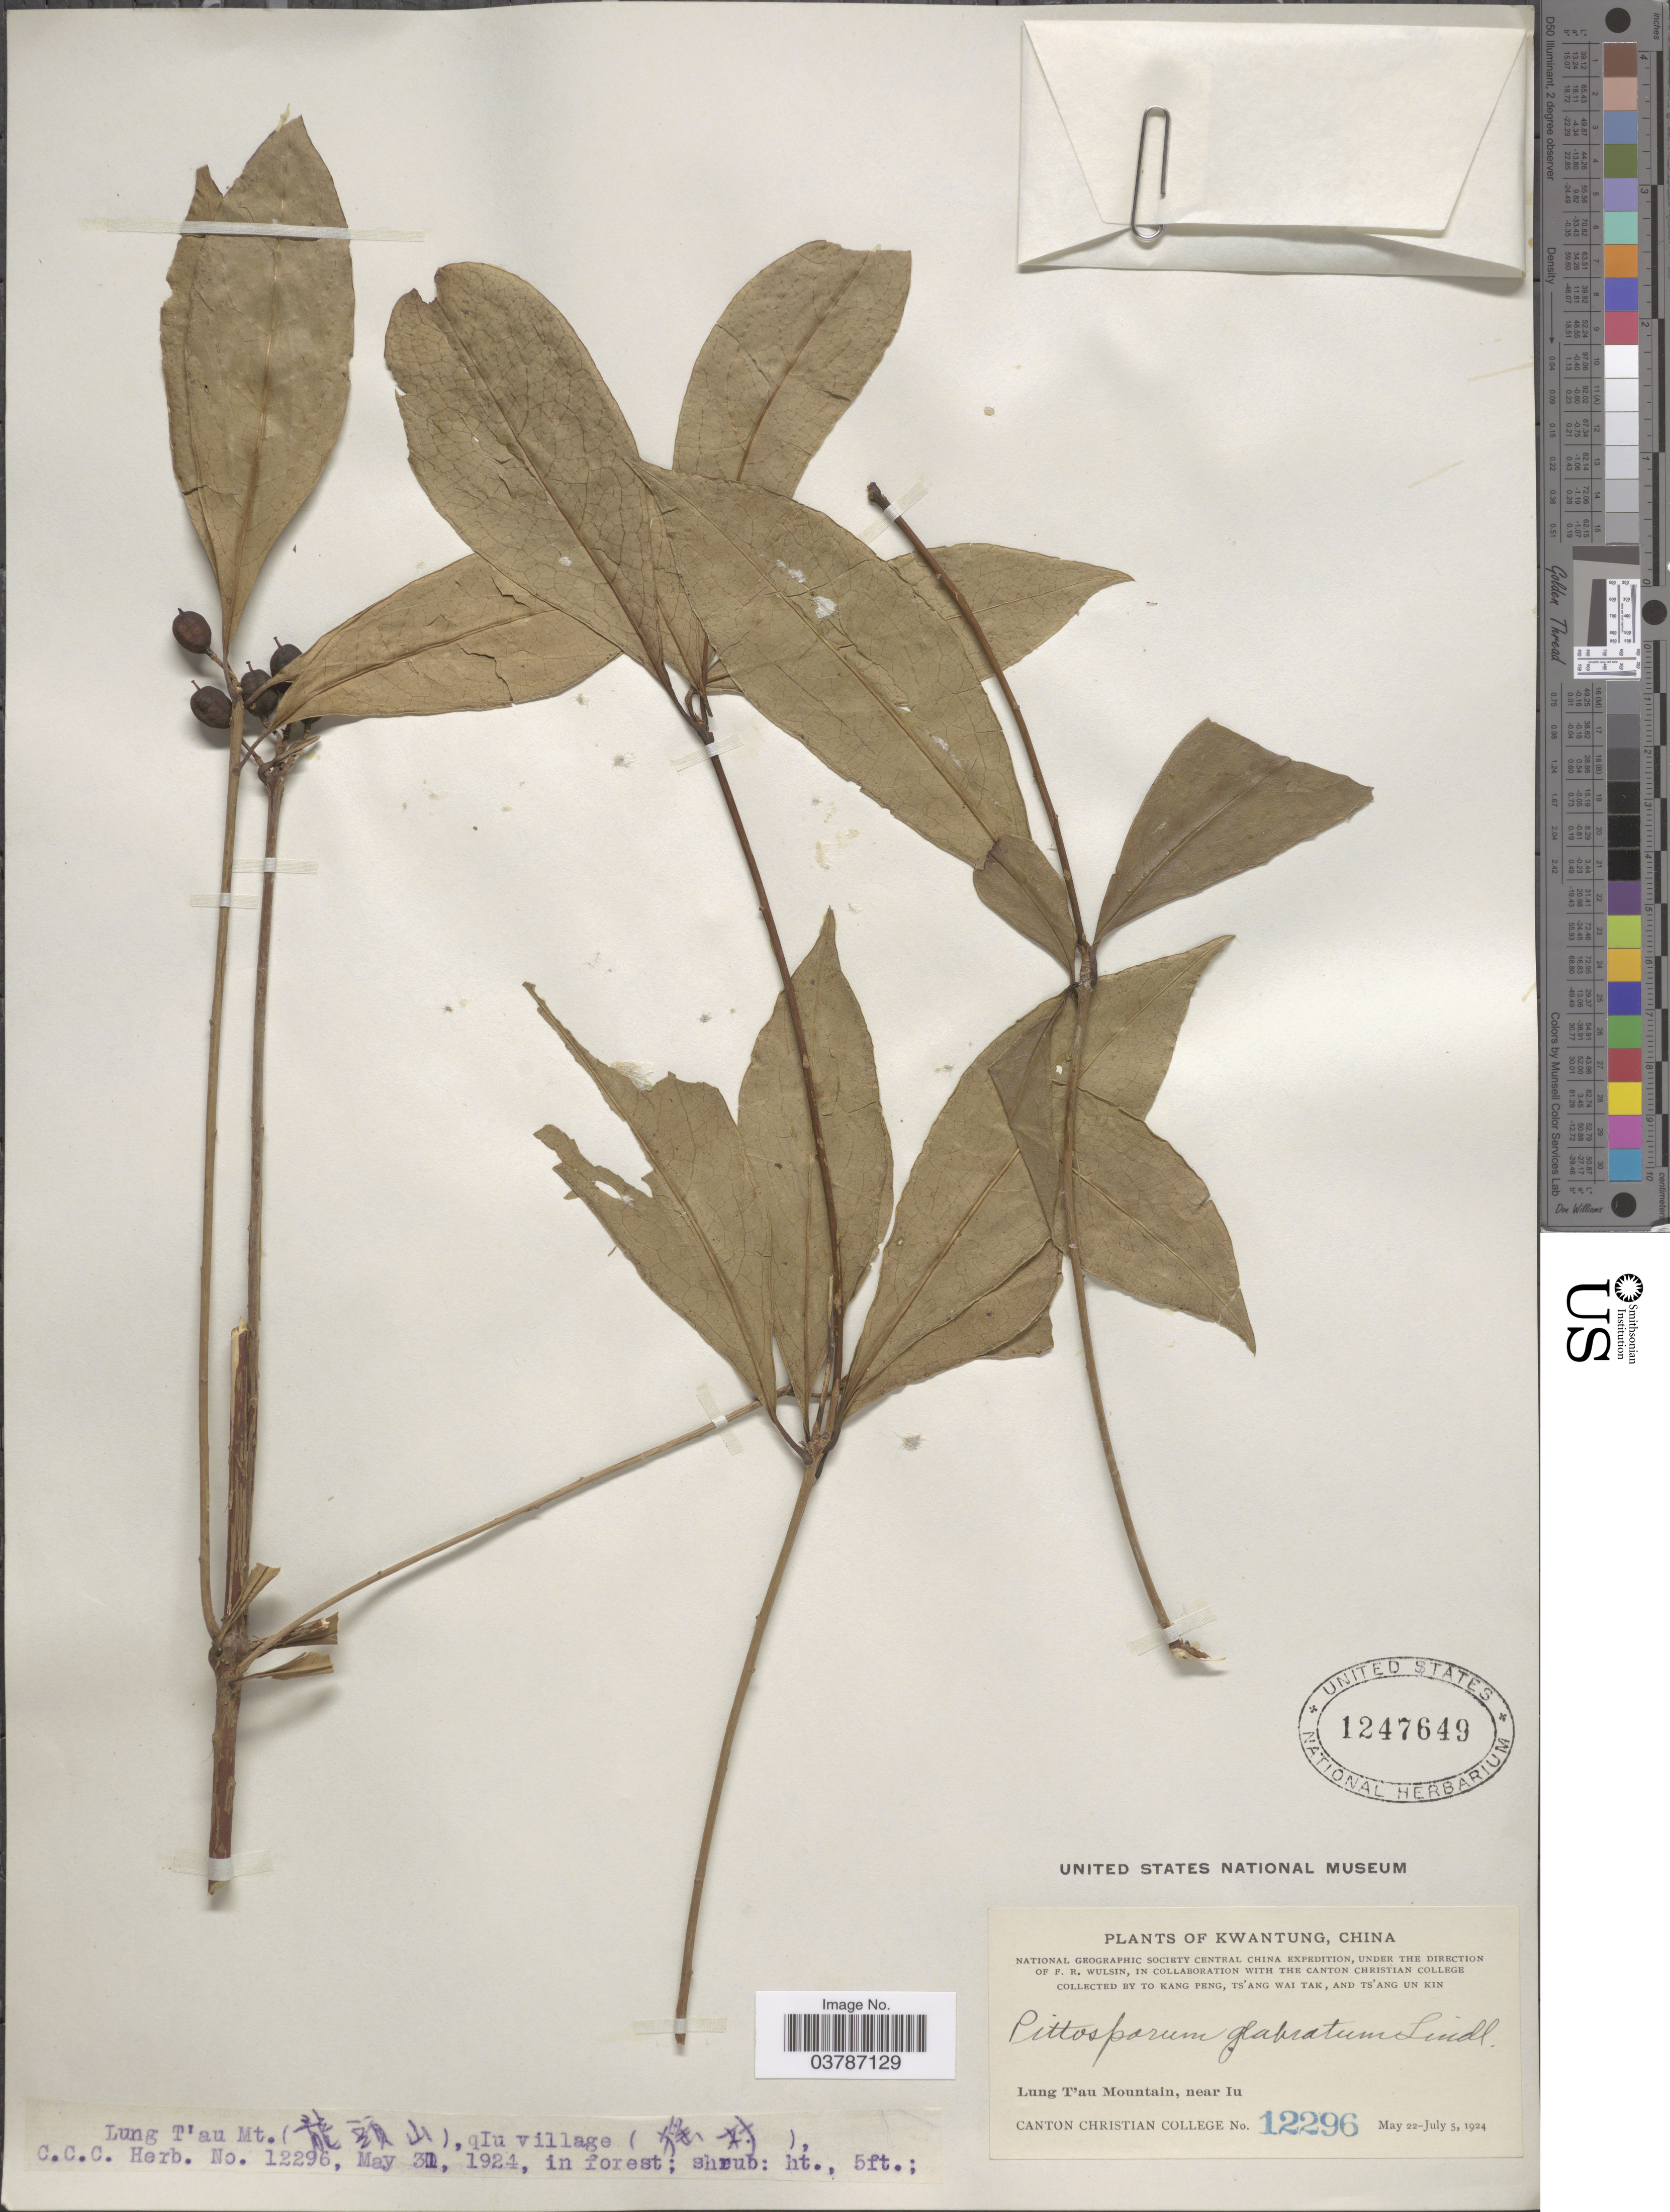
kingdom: Plantae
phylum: Tracheophyta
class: Magnoliopsida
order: Apiales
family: Pittosporaceae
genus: Pittosporum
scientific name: Pittosporum glabratum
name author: Lindl.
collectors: Kang Peng To, W. T. Tsang & Ts' Ang Un Kin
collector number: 12296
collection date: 1924-05-31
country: China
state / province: Guangdong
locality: Kwangtung. Central China. Lung T'au Mountain (X), qIu village (X). near Iu.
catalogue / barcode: US 1247649